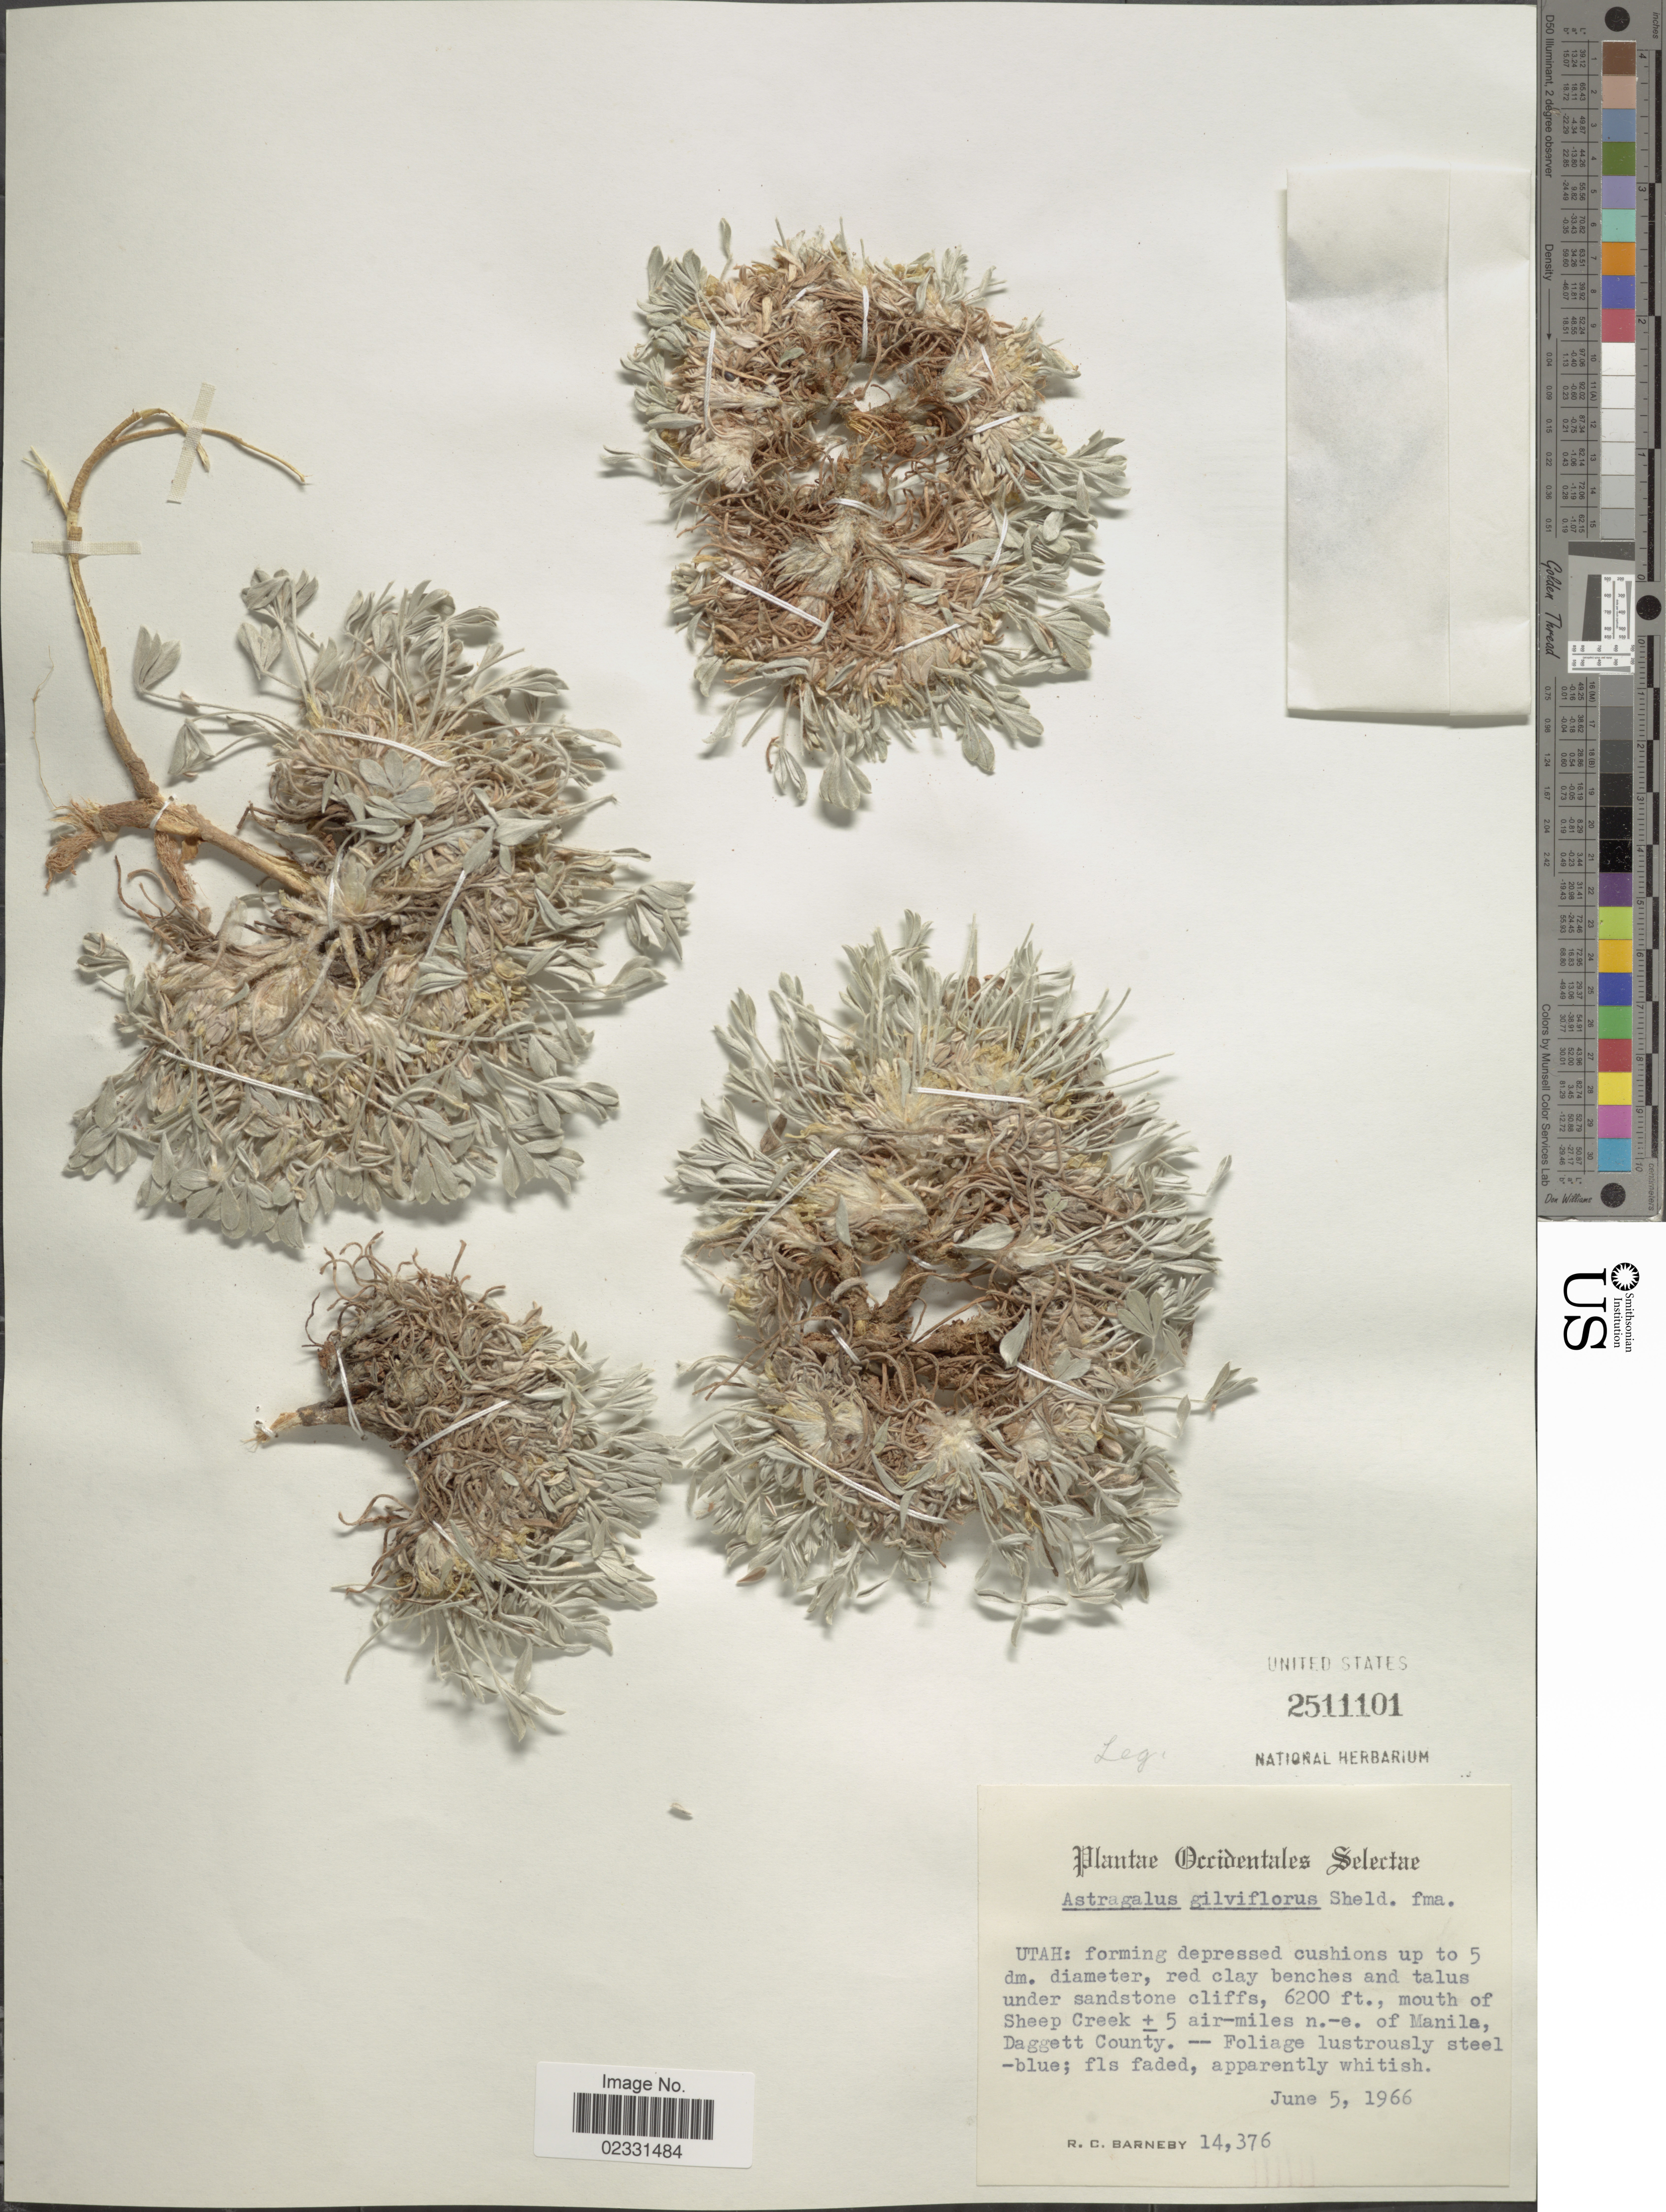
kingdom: Plantae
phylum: Tracheophyta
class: Magnoliopsida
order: Fabales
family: Fabaceae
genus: Astragalus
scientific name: Astragalus gilviflorus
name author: E. Sheld.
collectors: R. C. Barneby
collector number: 14376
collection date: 1966-06-05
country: United States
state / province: Utah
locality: Utah: mouth of Sheep Creek, 5 air-miles n-e. of Manile, Daggett County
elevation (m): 1890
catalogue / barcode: US 2511101